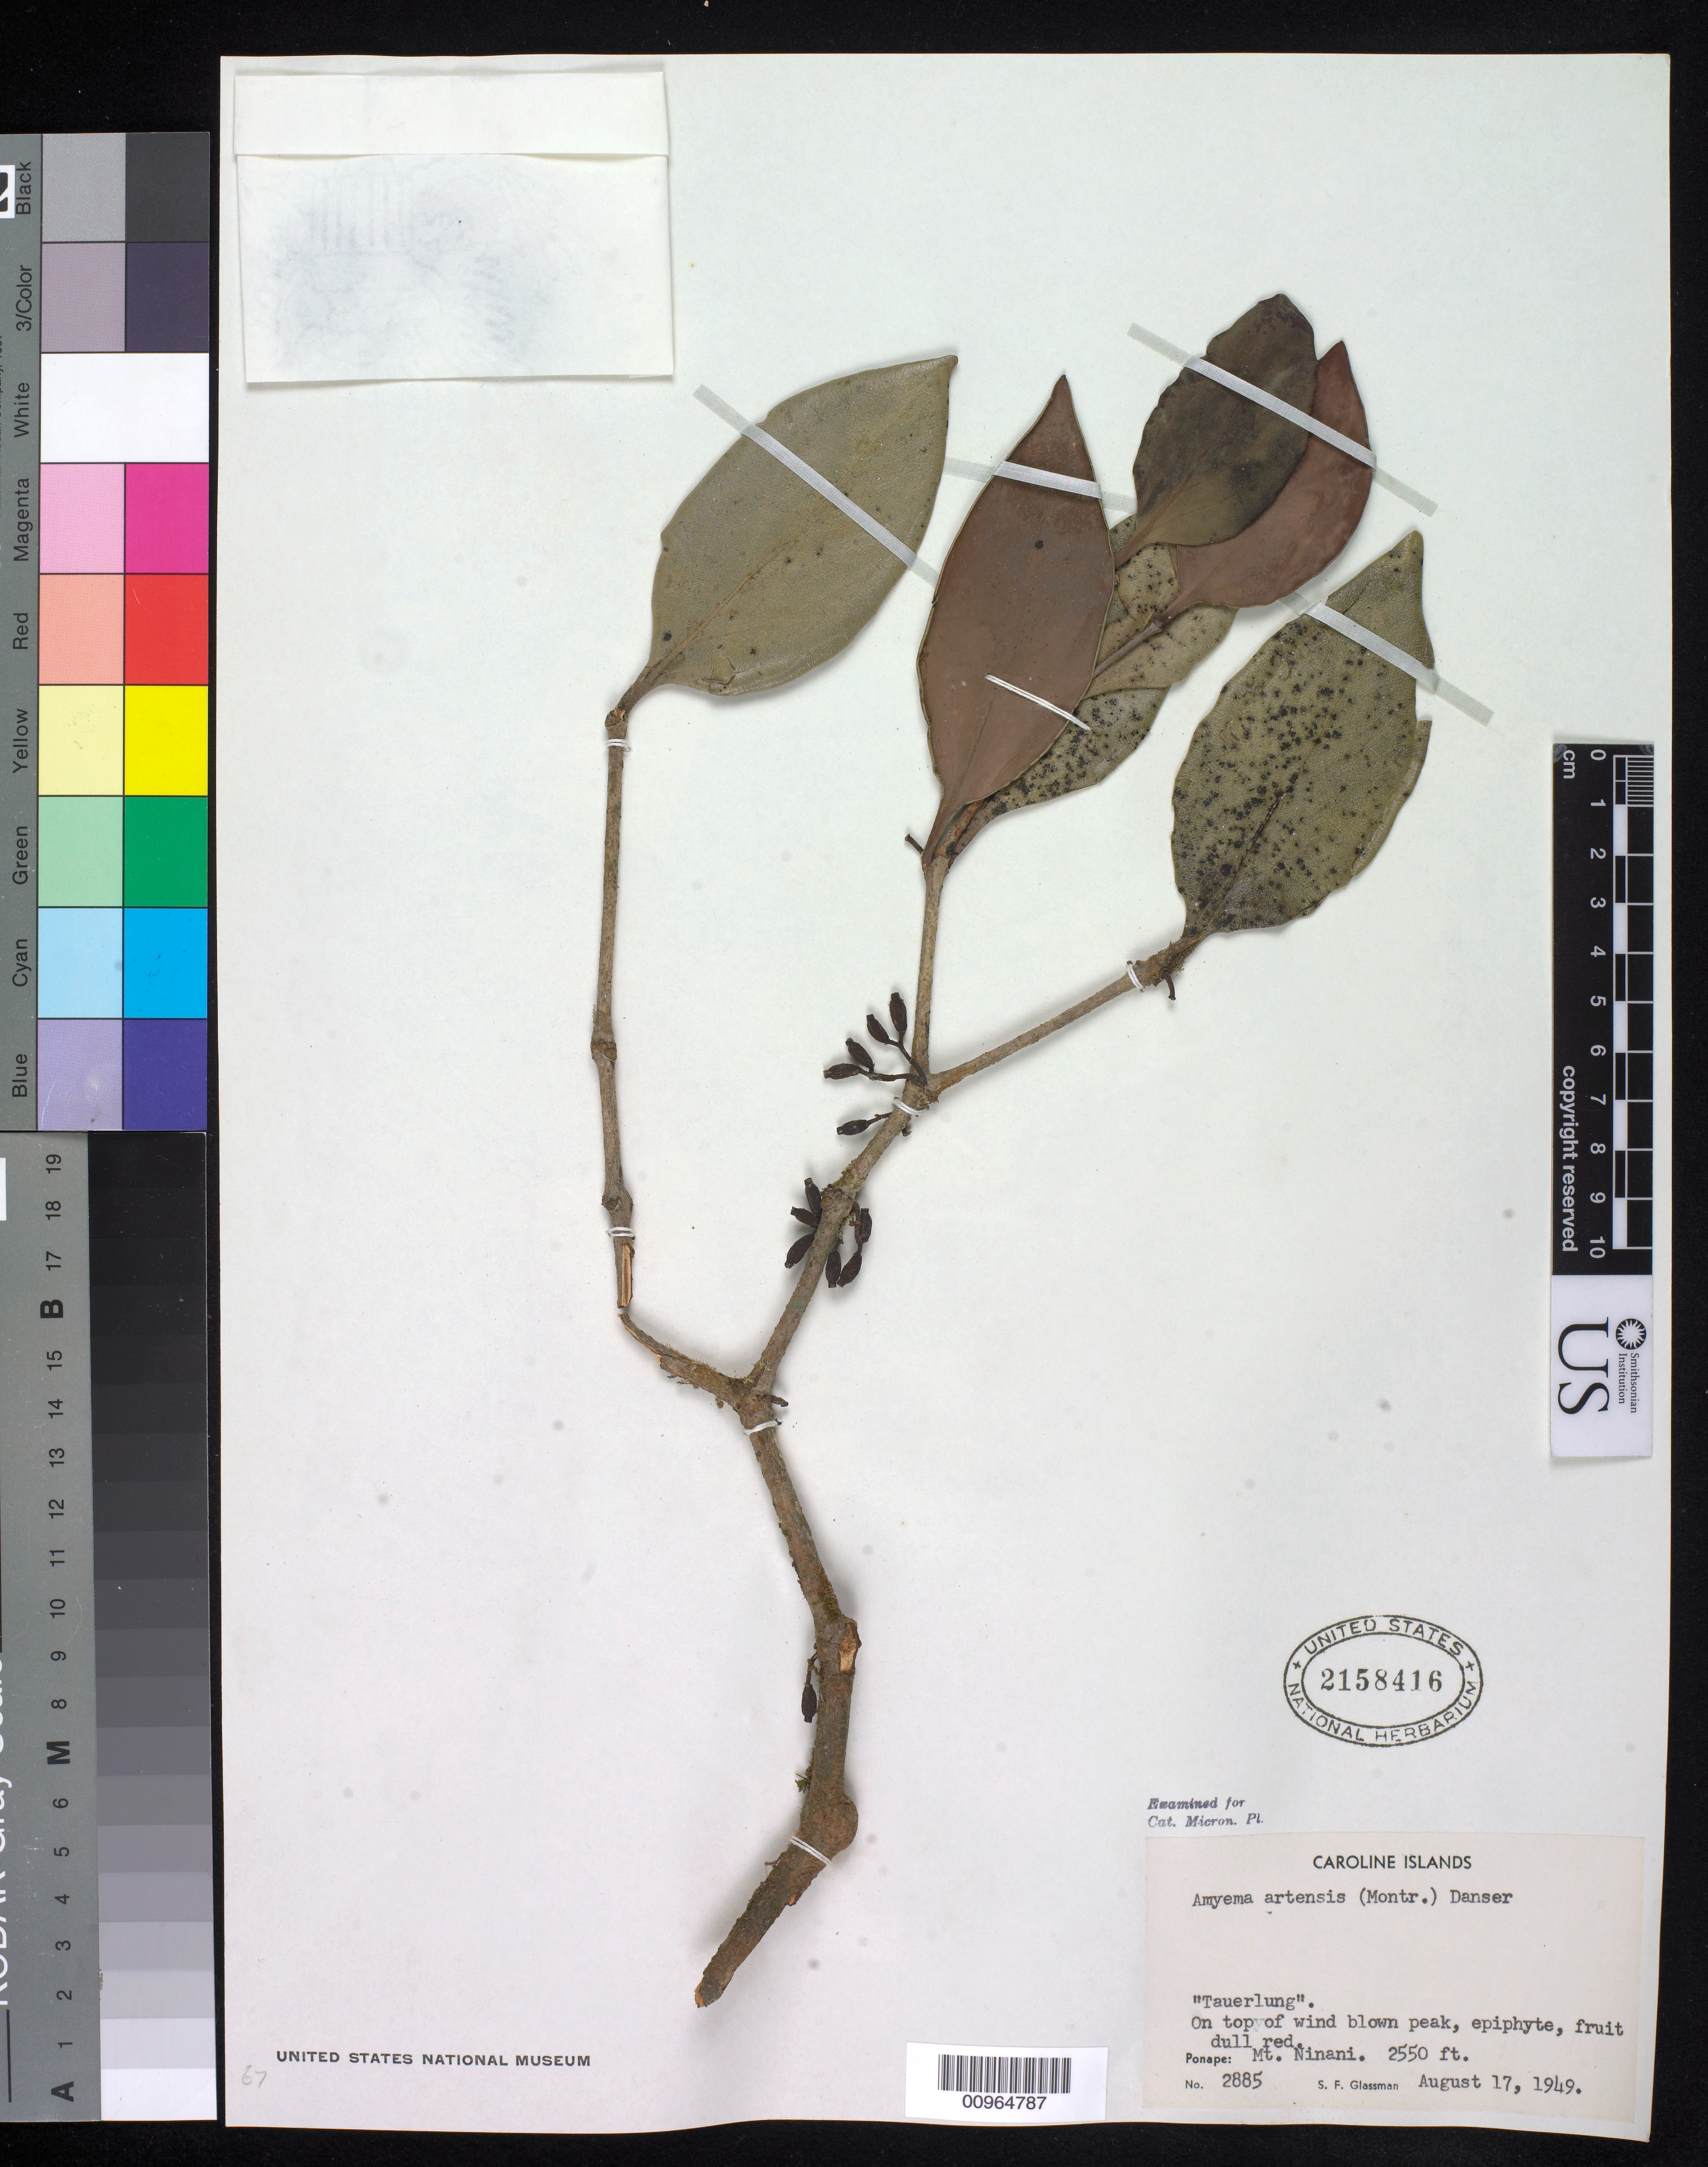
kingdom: Plantae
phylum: Tracheophyta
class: Magnoliopsida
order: Santalales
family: Loranthaceae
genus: Amyema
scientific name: Amyema artensis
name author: Danser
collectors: S. F. Glassman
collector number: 2885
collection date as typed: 17 Aug 1949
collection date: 1949-08-17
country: Micronesia, Federated States of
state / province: Pohnpei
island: Pohnpei [Ponape]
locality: Mt. Ninani; on top of wind blown peak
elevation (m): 777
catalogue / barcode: US 2158416